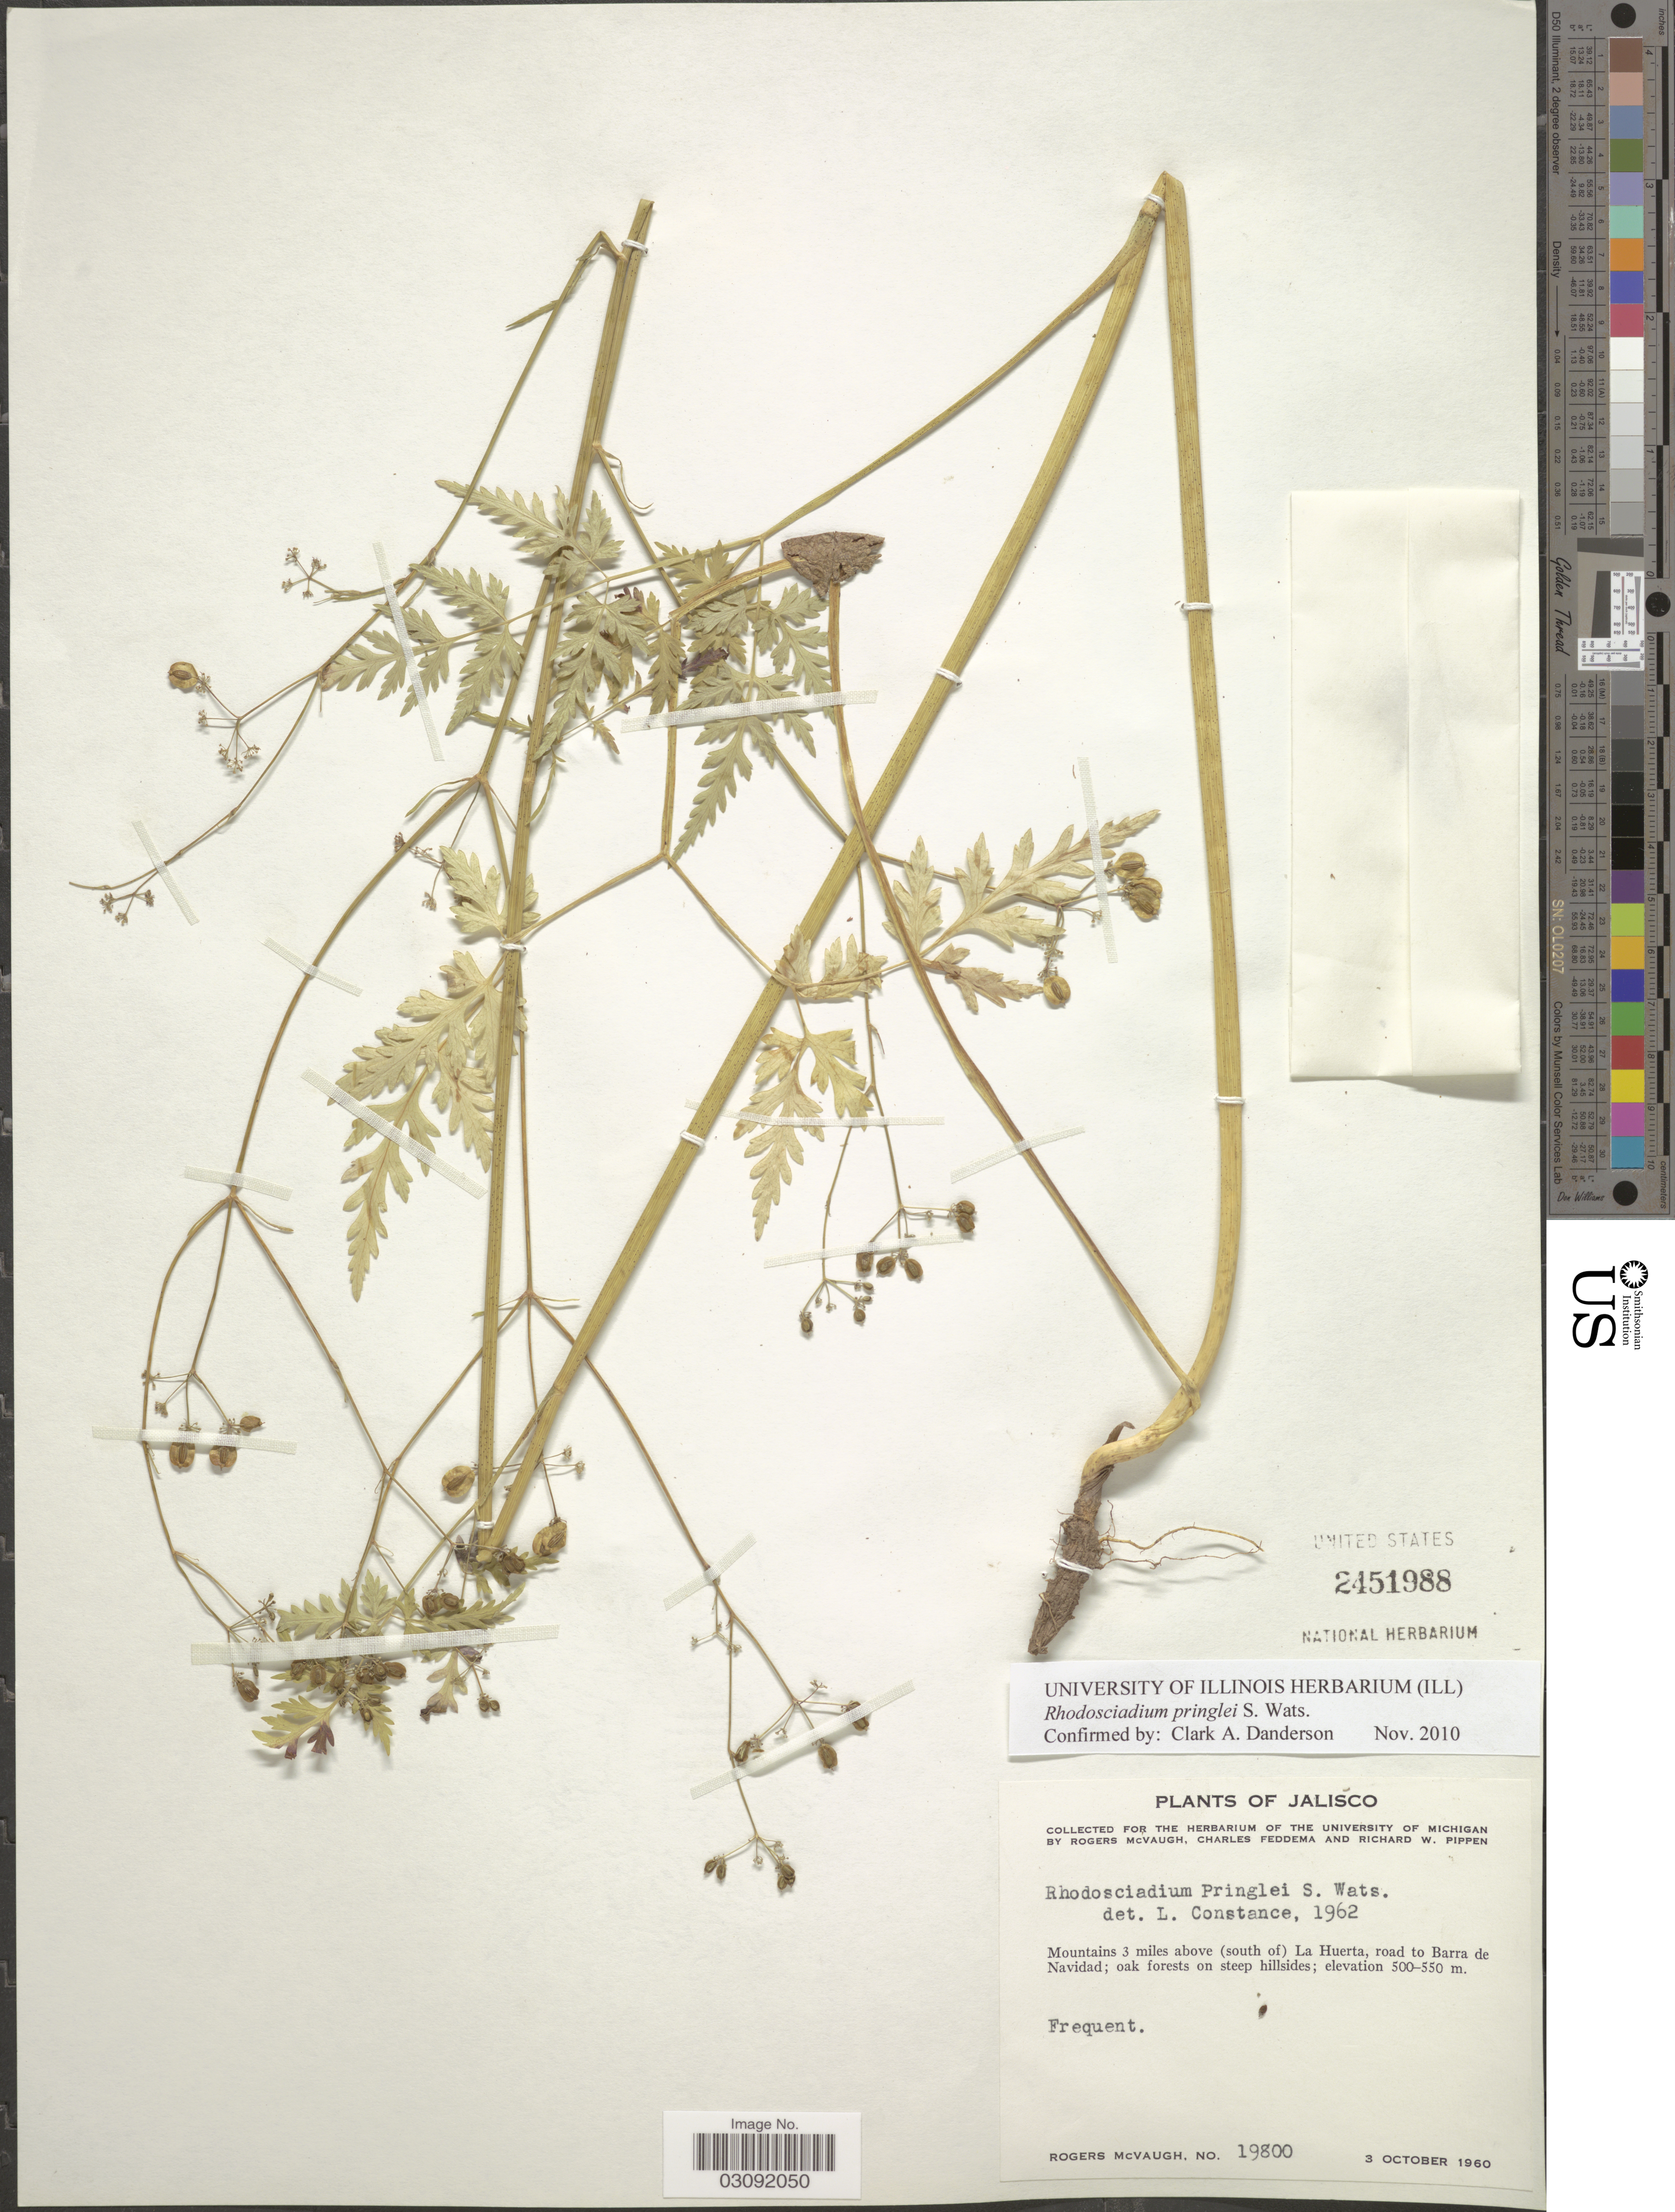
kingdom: Plantae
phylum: Tracheophyta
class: Magnoliopsida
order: Apiales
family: Apiaceae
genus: Rhodosciadium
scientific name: Rhodosciadium pringlei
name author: S. Watson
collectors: R. McVaugh, C. Feddema & R. W. Pippen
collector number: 19800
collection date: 1960-10-03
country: Mexico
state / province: Jalisco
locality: Mountains 3 miles above (south of) La Huerta, road to Barra de Navidad.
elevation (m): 500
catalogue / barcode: US 2451988